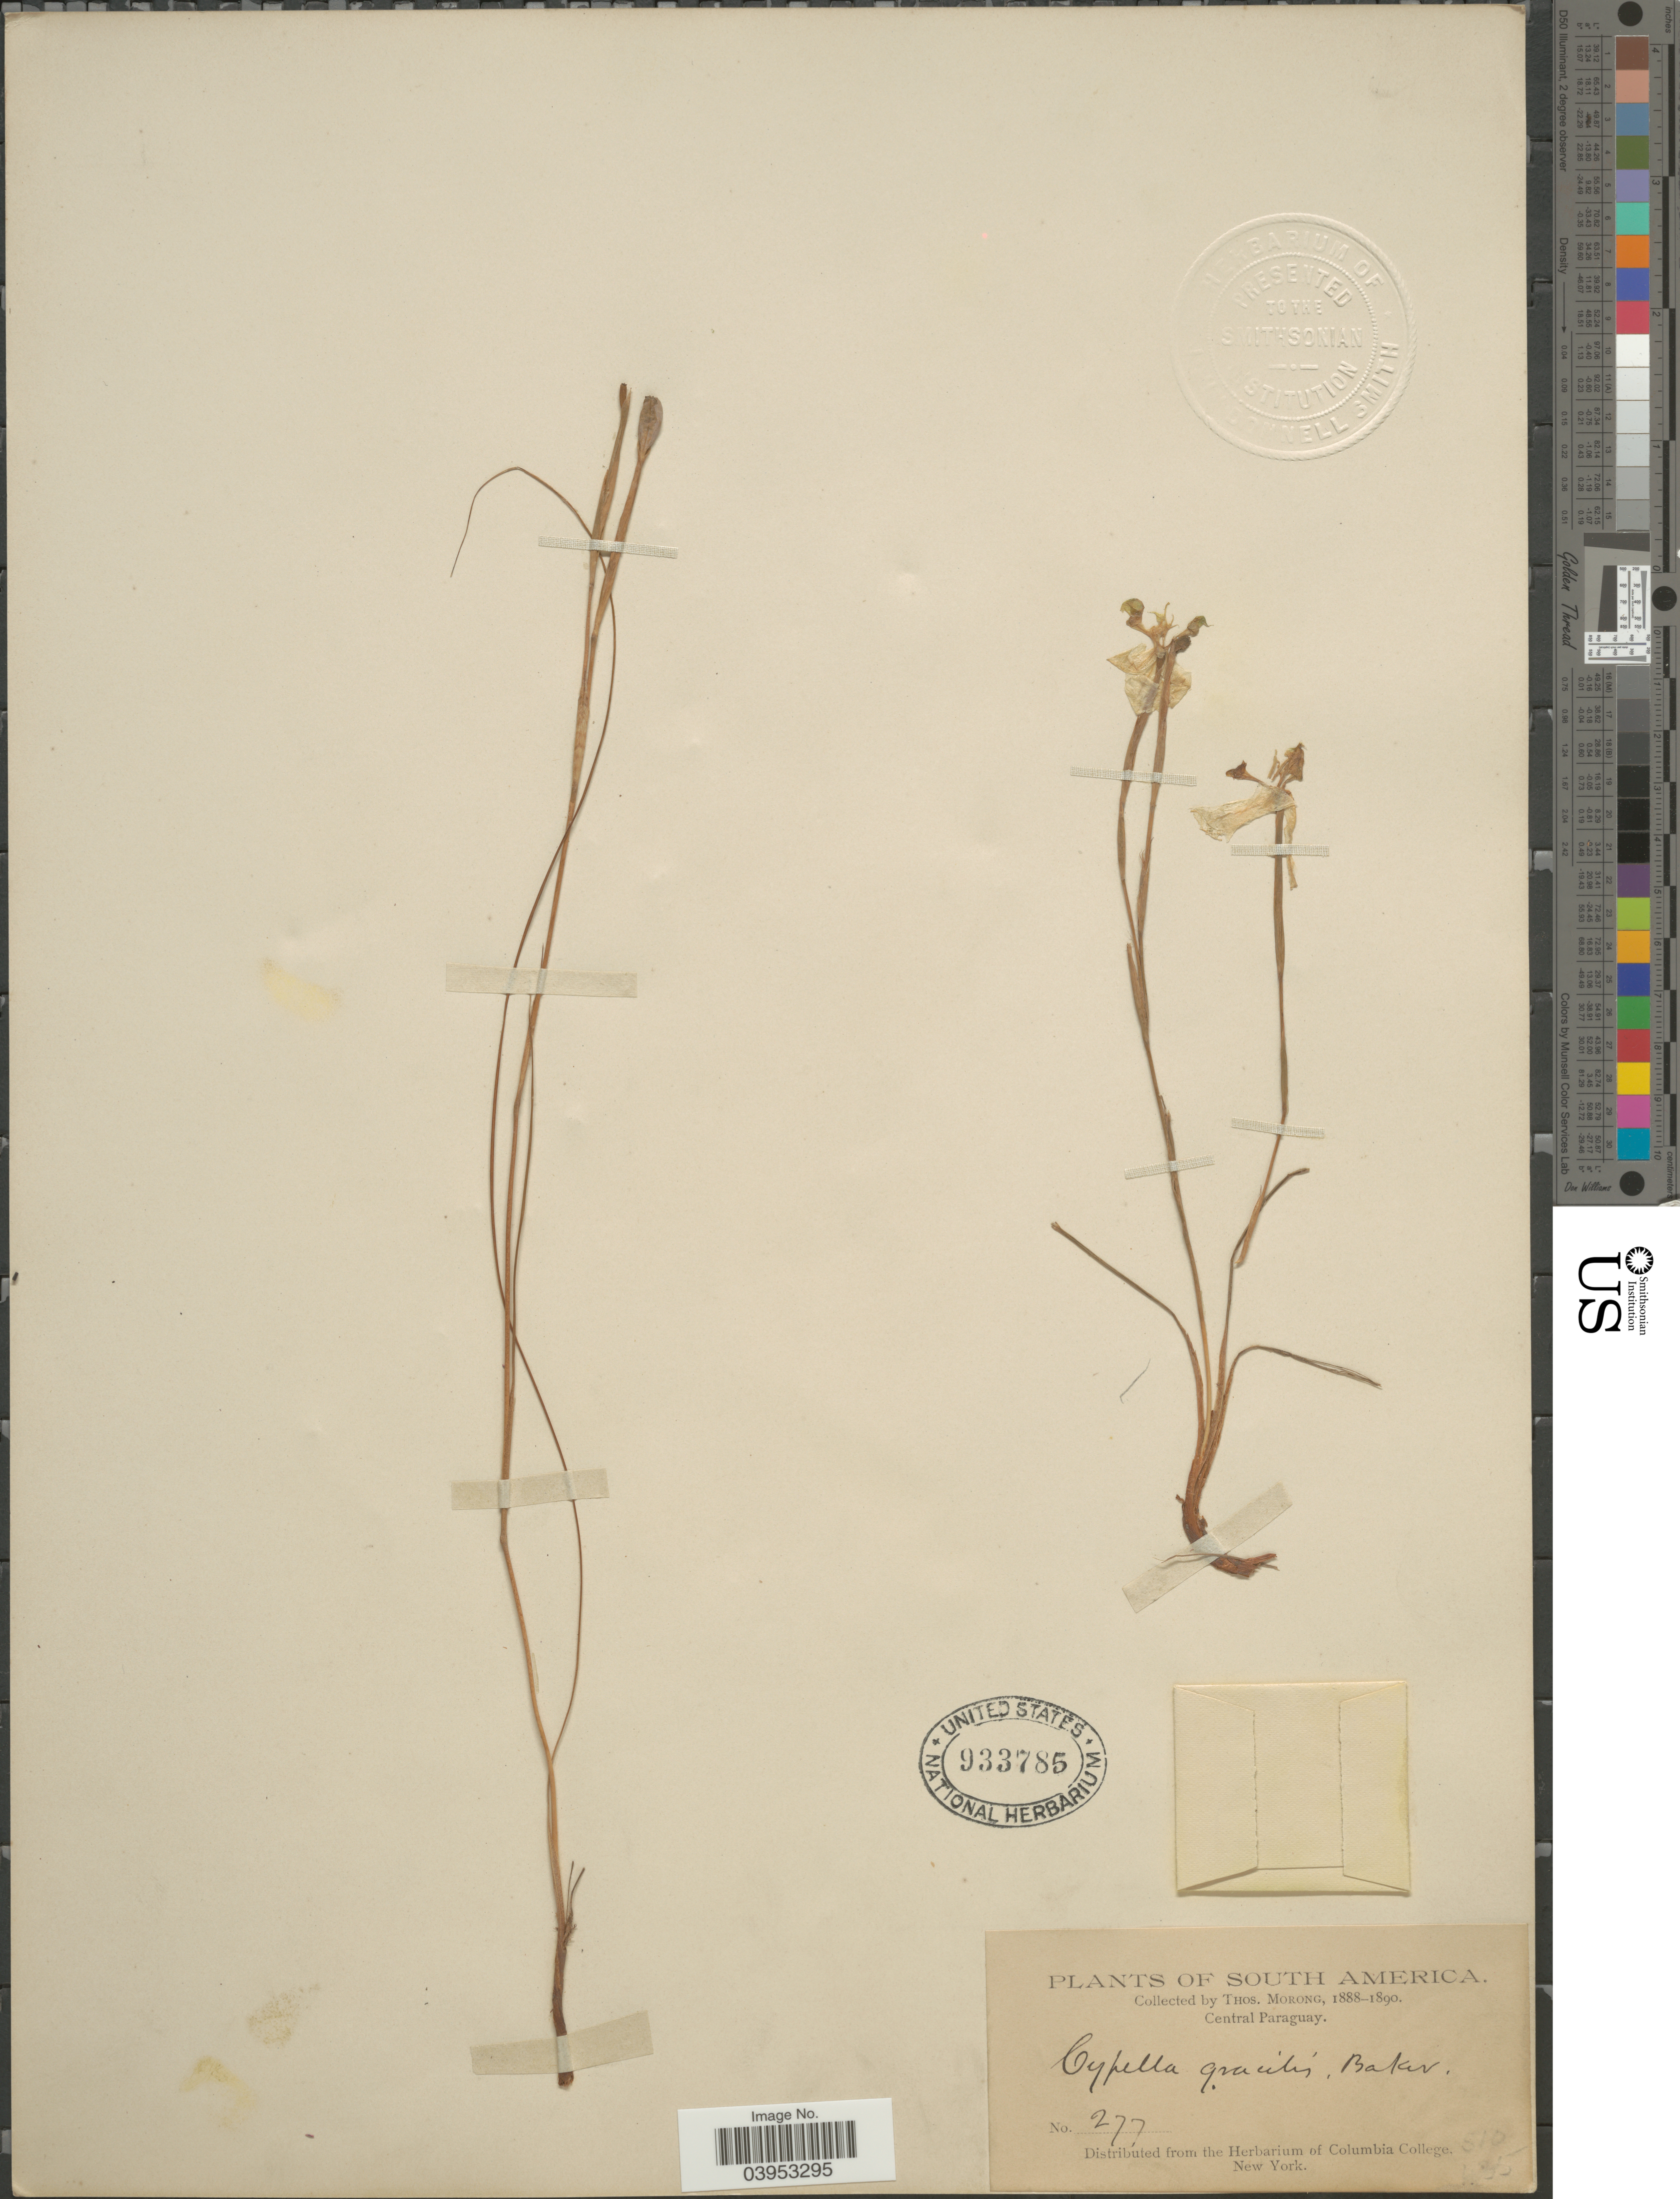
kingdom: Plantae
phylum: Tracheophyta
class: Liliopsida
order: Asparagales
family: Iridaceae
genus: Cypella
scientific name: Cypella gracilis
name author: (Herb.) Klatt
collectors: ex herb. T. Morong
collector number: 277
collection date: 1888/1890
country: Paraguay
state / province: Central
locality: Central Paraguay.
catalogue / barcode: US 933785